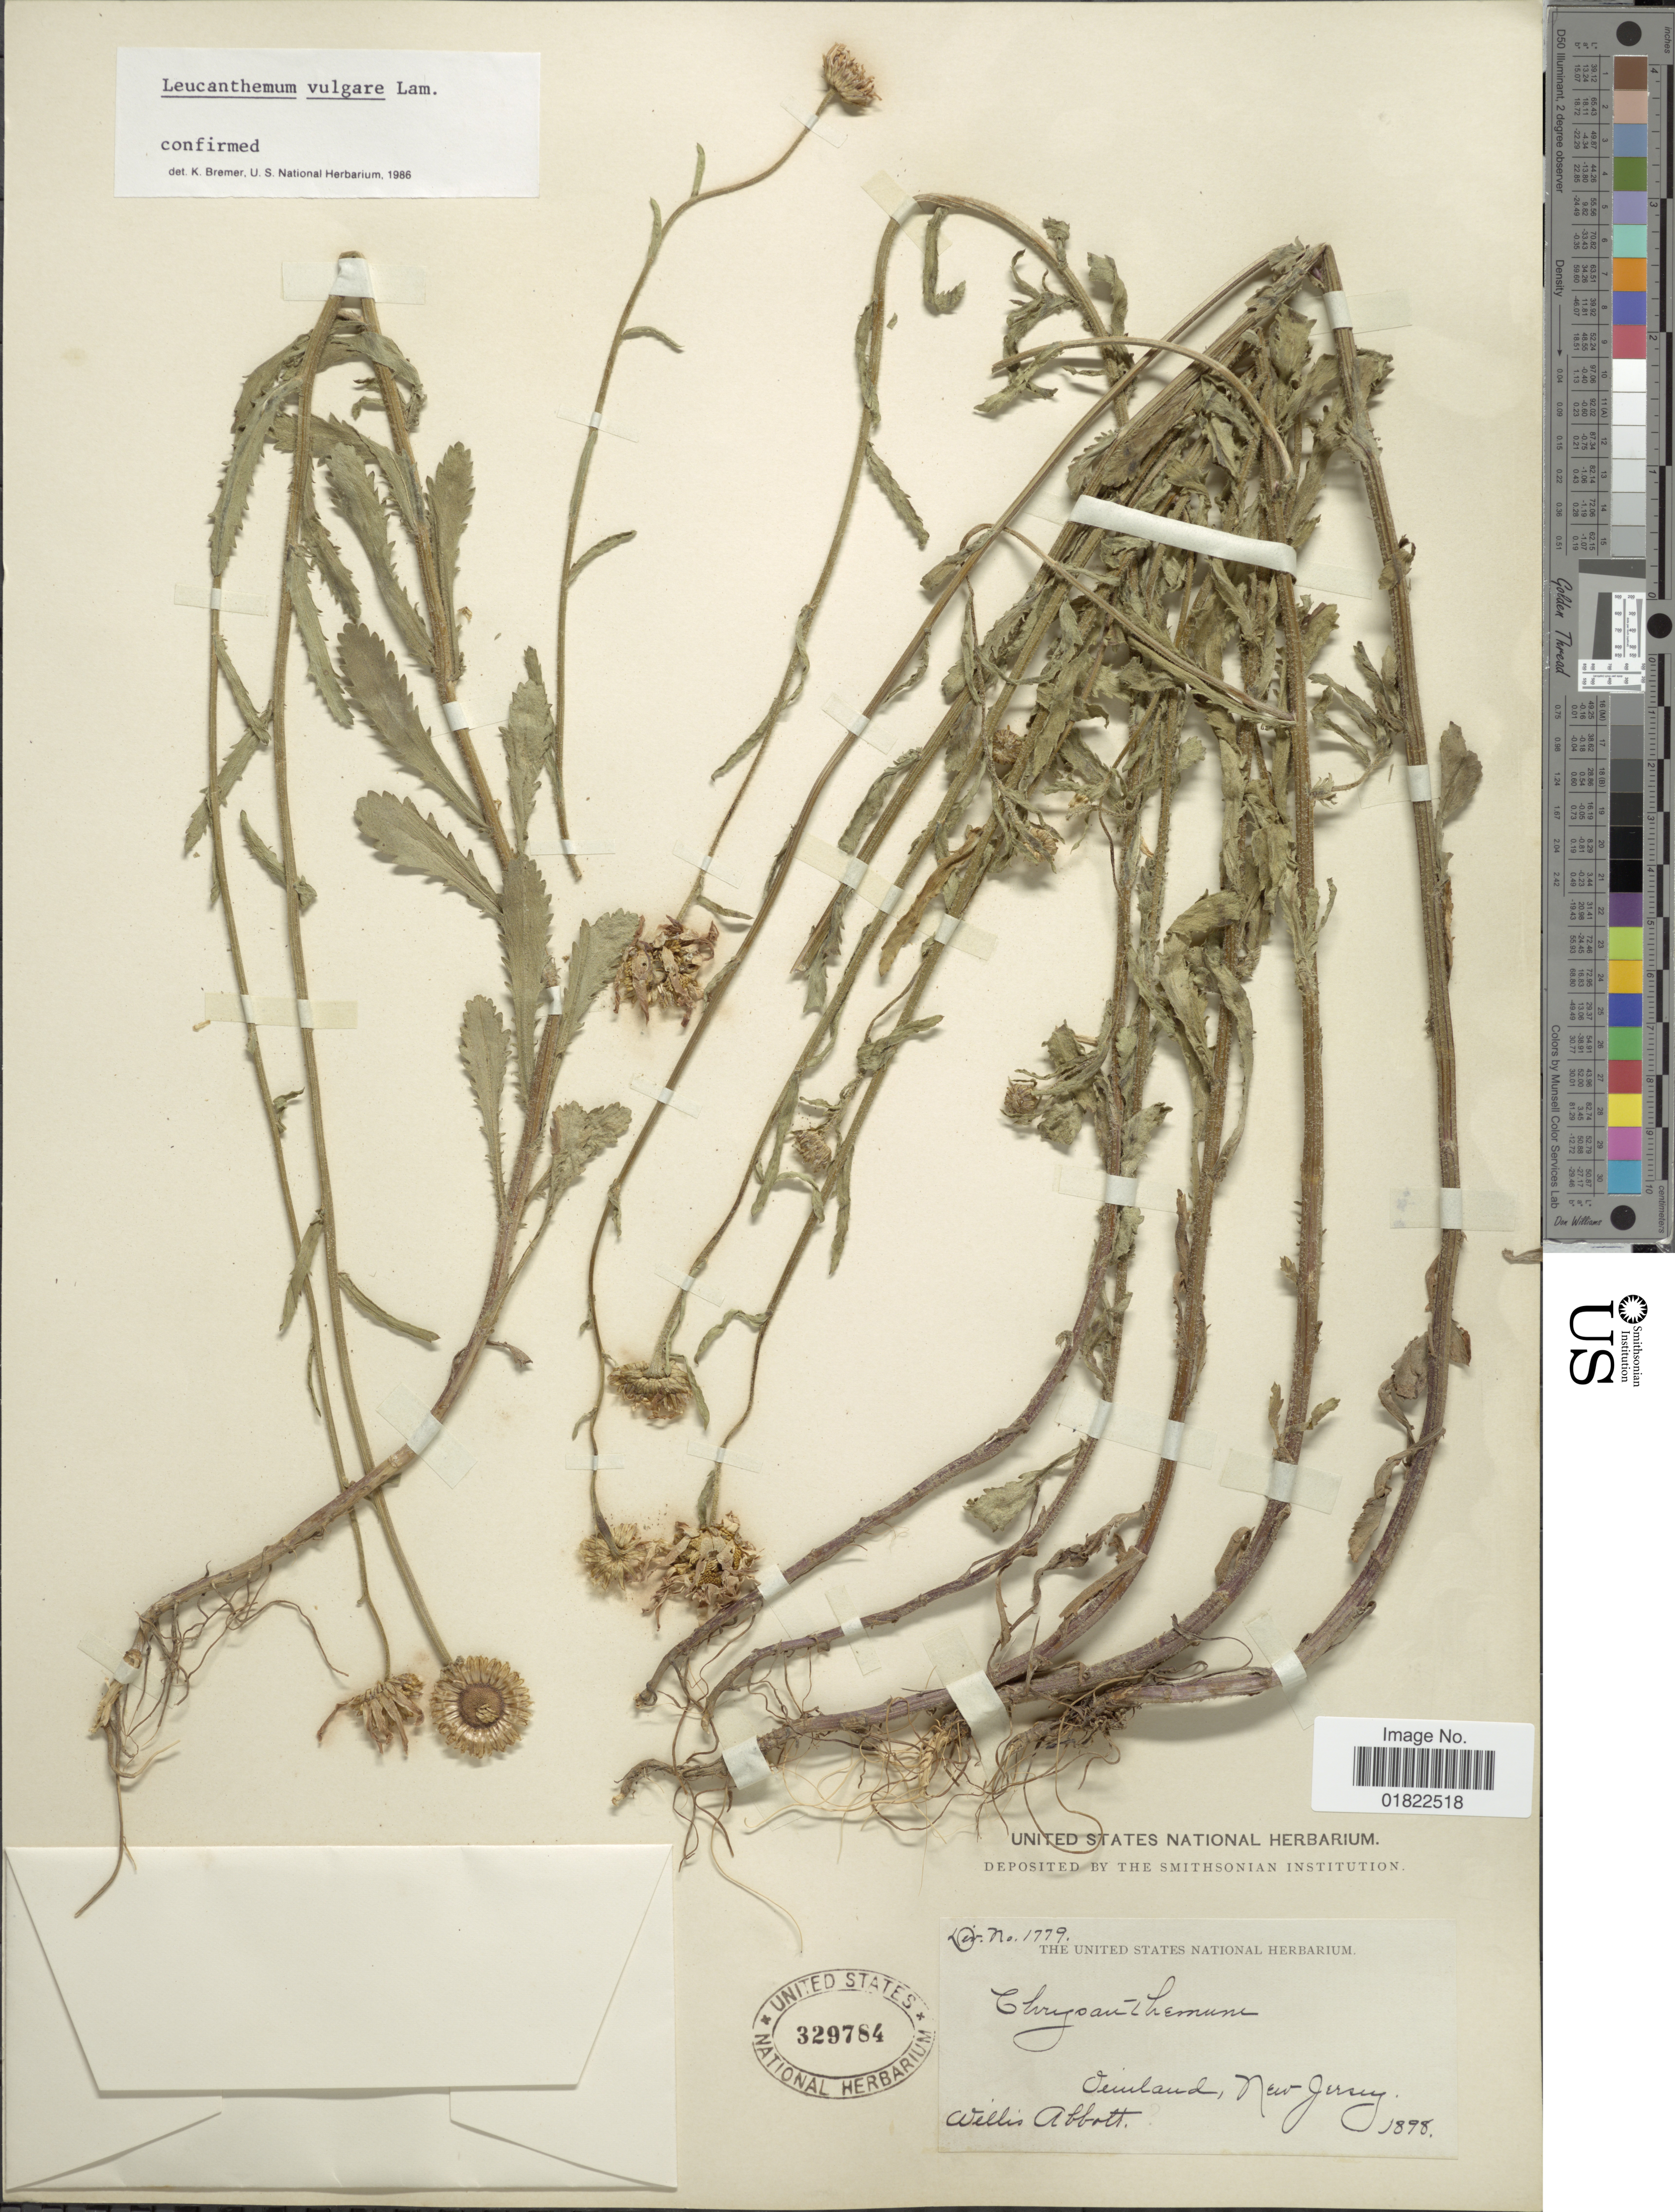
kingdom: Plantae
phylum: Tracheophyta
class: Magnoliopsida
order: Asterales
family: Asteraceae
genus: Leucanthemum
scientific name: Leucanthemum vulgare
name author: Lam.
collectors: W. L. Abbott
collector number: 1779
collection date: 1898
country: United States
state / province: New Jersey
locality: Vimland.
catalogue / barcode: US 329784